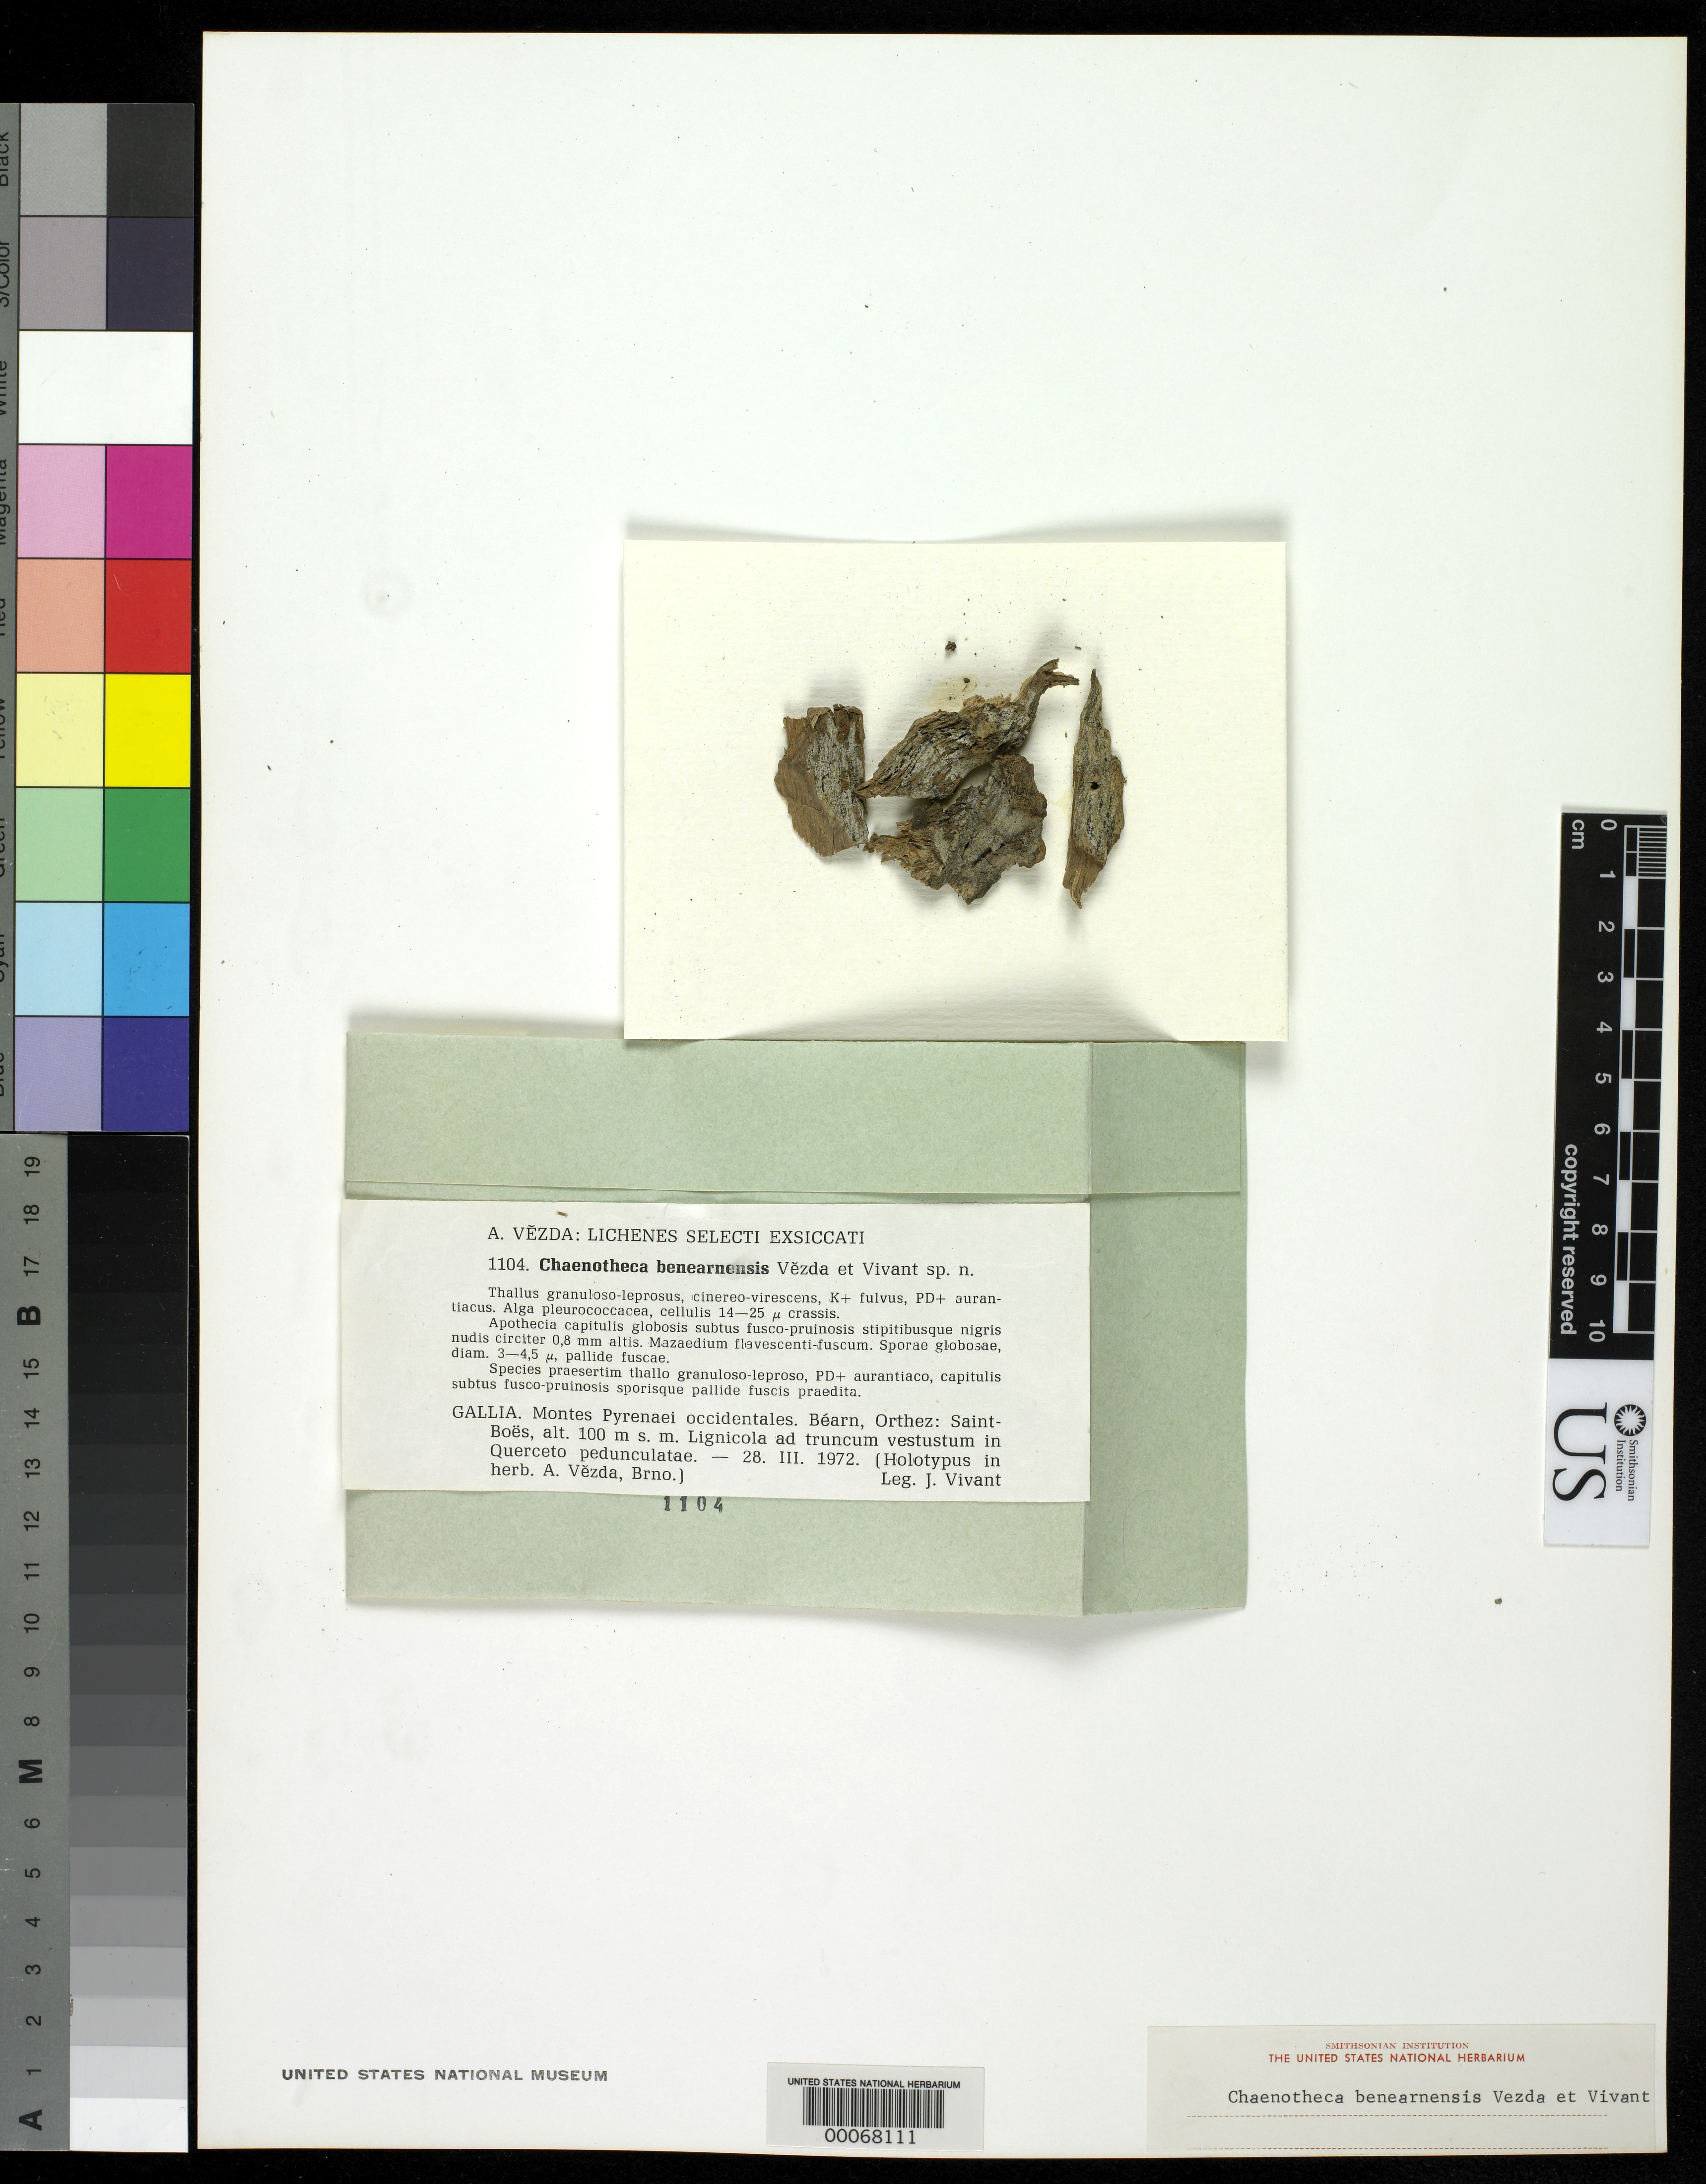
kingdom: Fungi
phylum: Ascomycota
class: Coniocybomycetes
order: Coniocybales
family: Coniocybaceae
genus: Chaenotheca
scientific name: Chaenotheca benearnensis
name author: Vezda & Vivant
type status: Isotype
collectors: J. Vivant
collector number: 1104 Vezda No.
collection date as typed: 28 Mar 1972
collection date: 1972-03-28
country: France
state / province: Nouvelle-Aquitaine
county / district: Pyrénées-Atlantiques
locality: Montes Pyrenaei ocid. Bearn, Orthez, Saint-Boes. [Pyrenee Mountains E of Bearn, Orthez, Saint-Boes?]